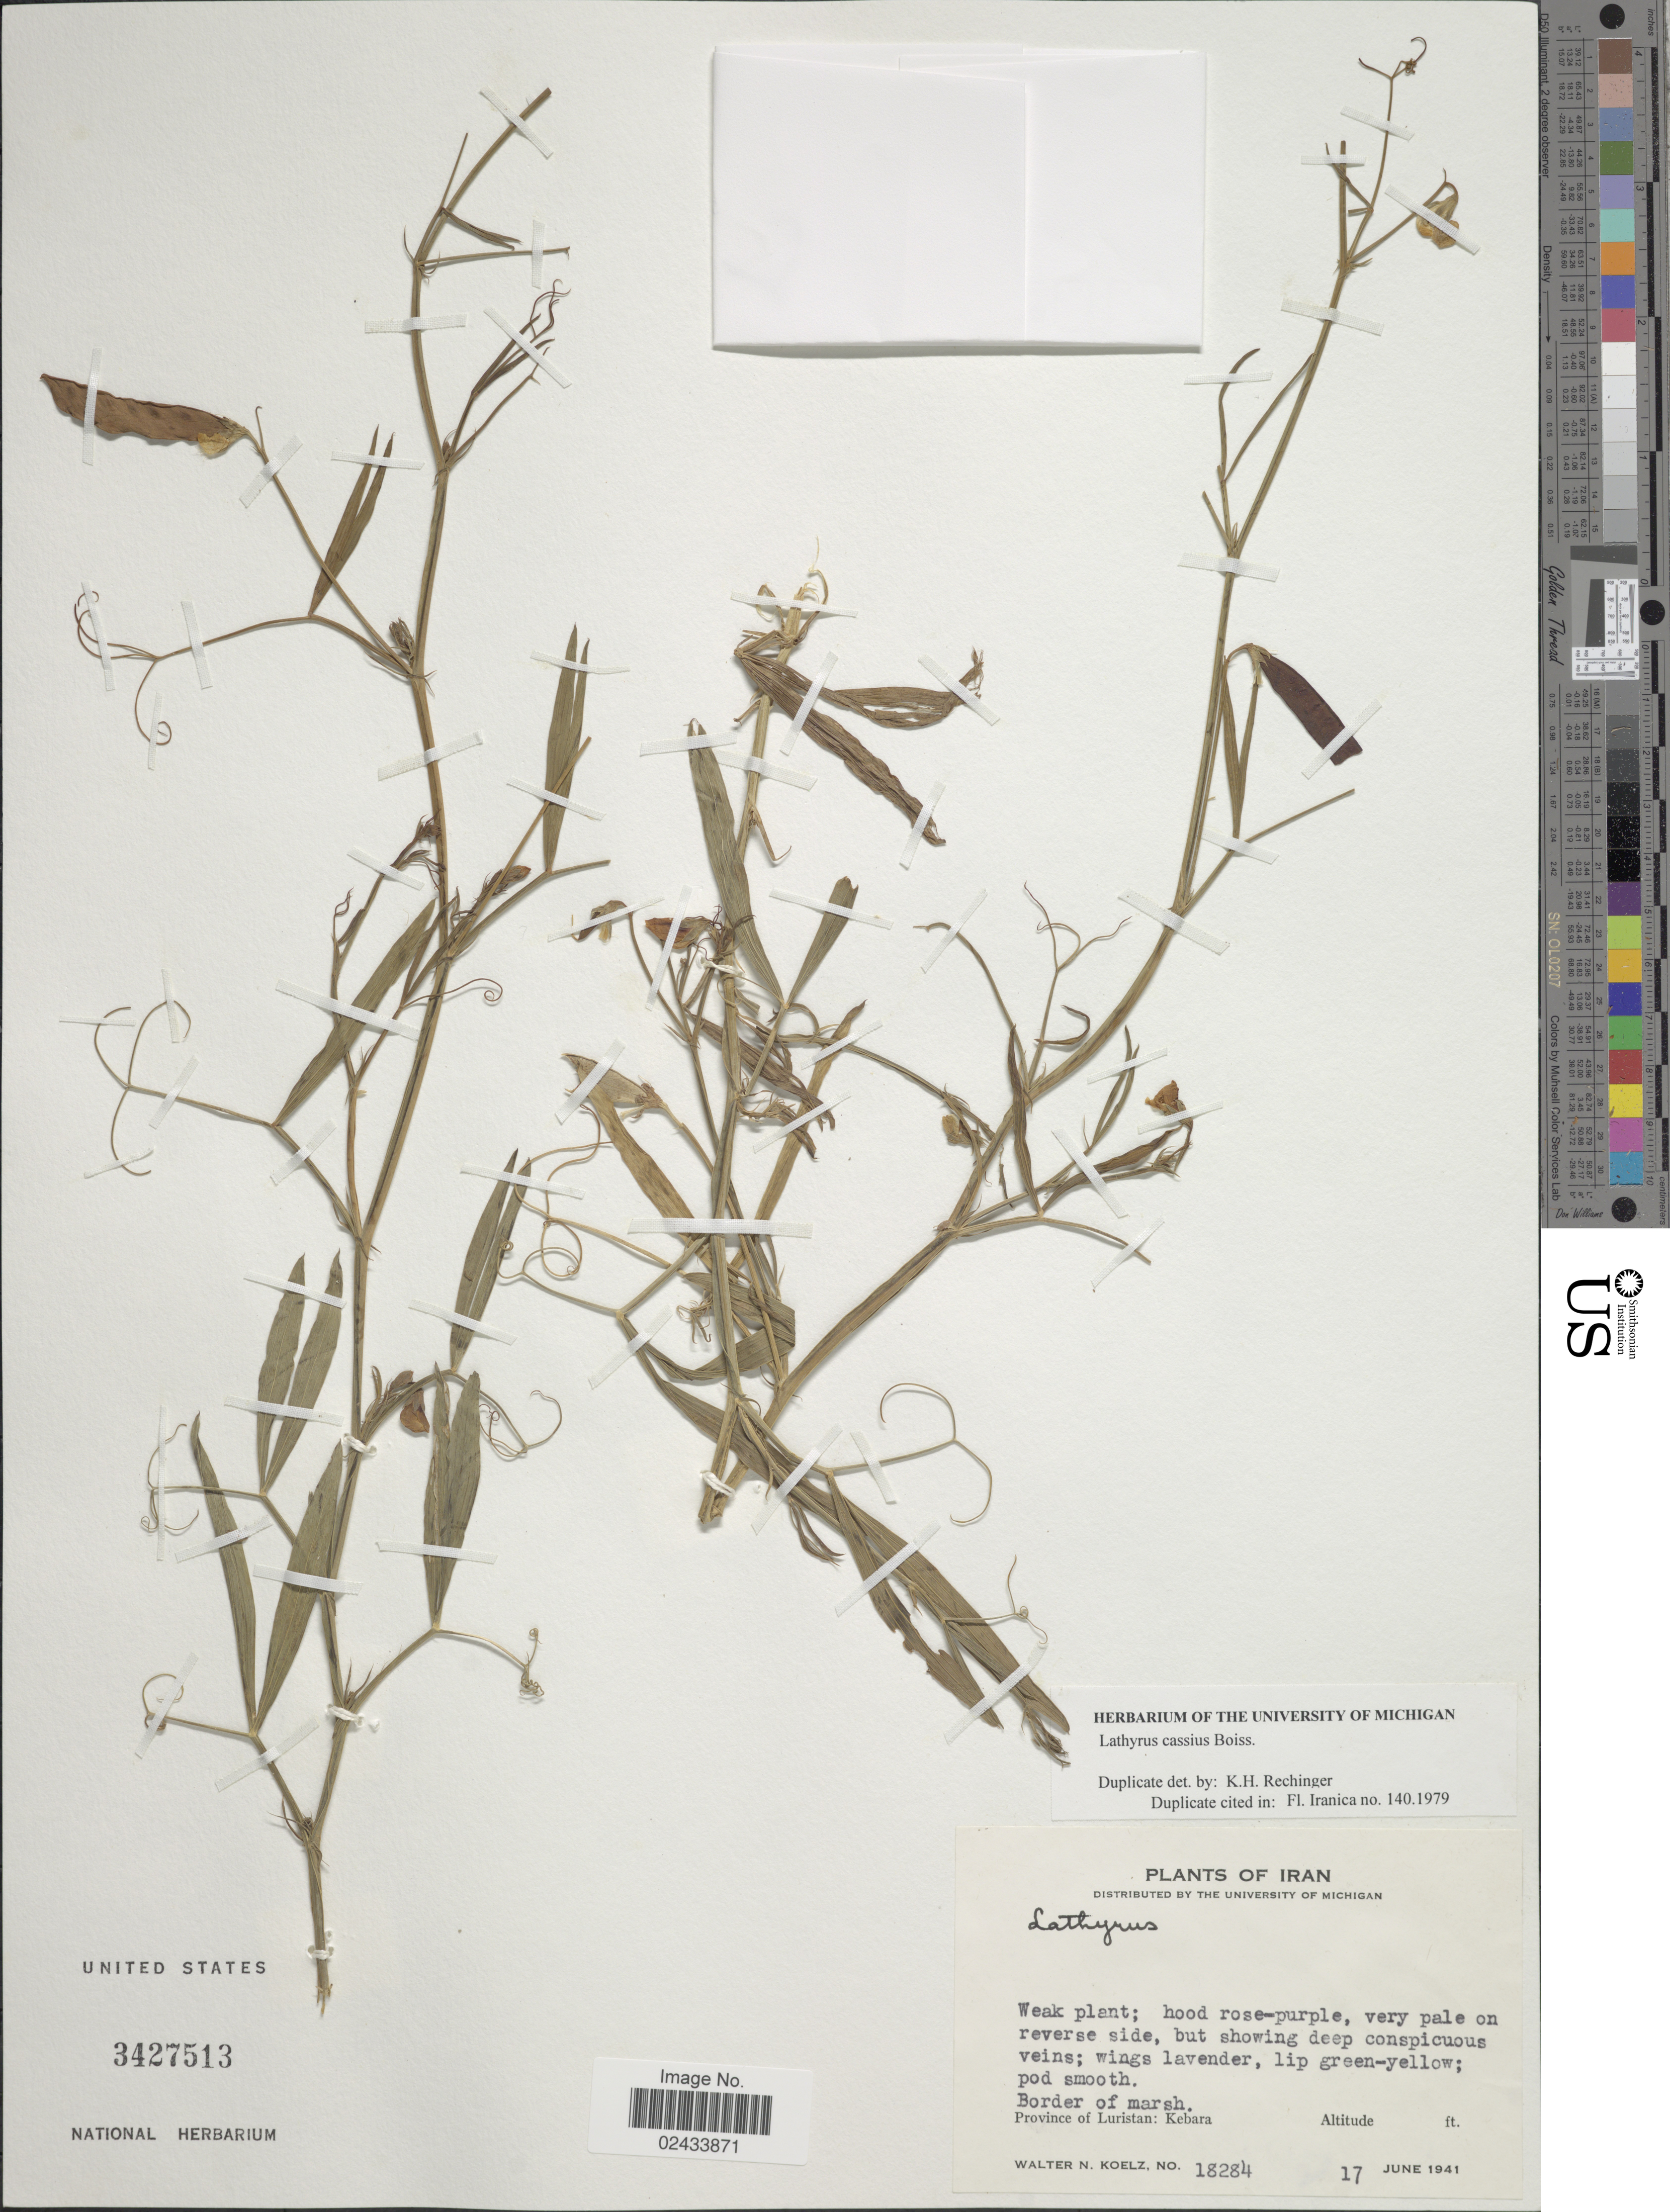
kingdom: Plantae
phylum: Tracheophyta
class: Magnoliopsida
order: Fabales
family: Fabaceae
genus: Lathyrus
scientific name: Lathyrus cassius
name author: Boiss.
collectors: W. N. Koelz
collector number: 18284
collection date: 1941-06-17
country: Iran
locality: Province of Luristan: Kebara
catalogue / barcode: US 3427513